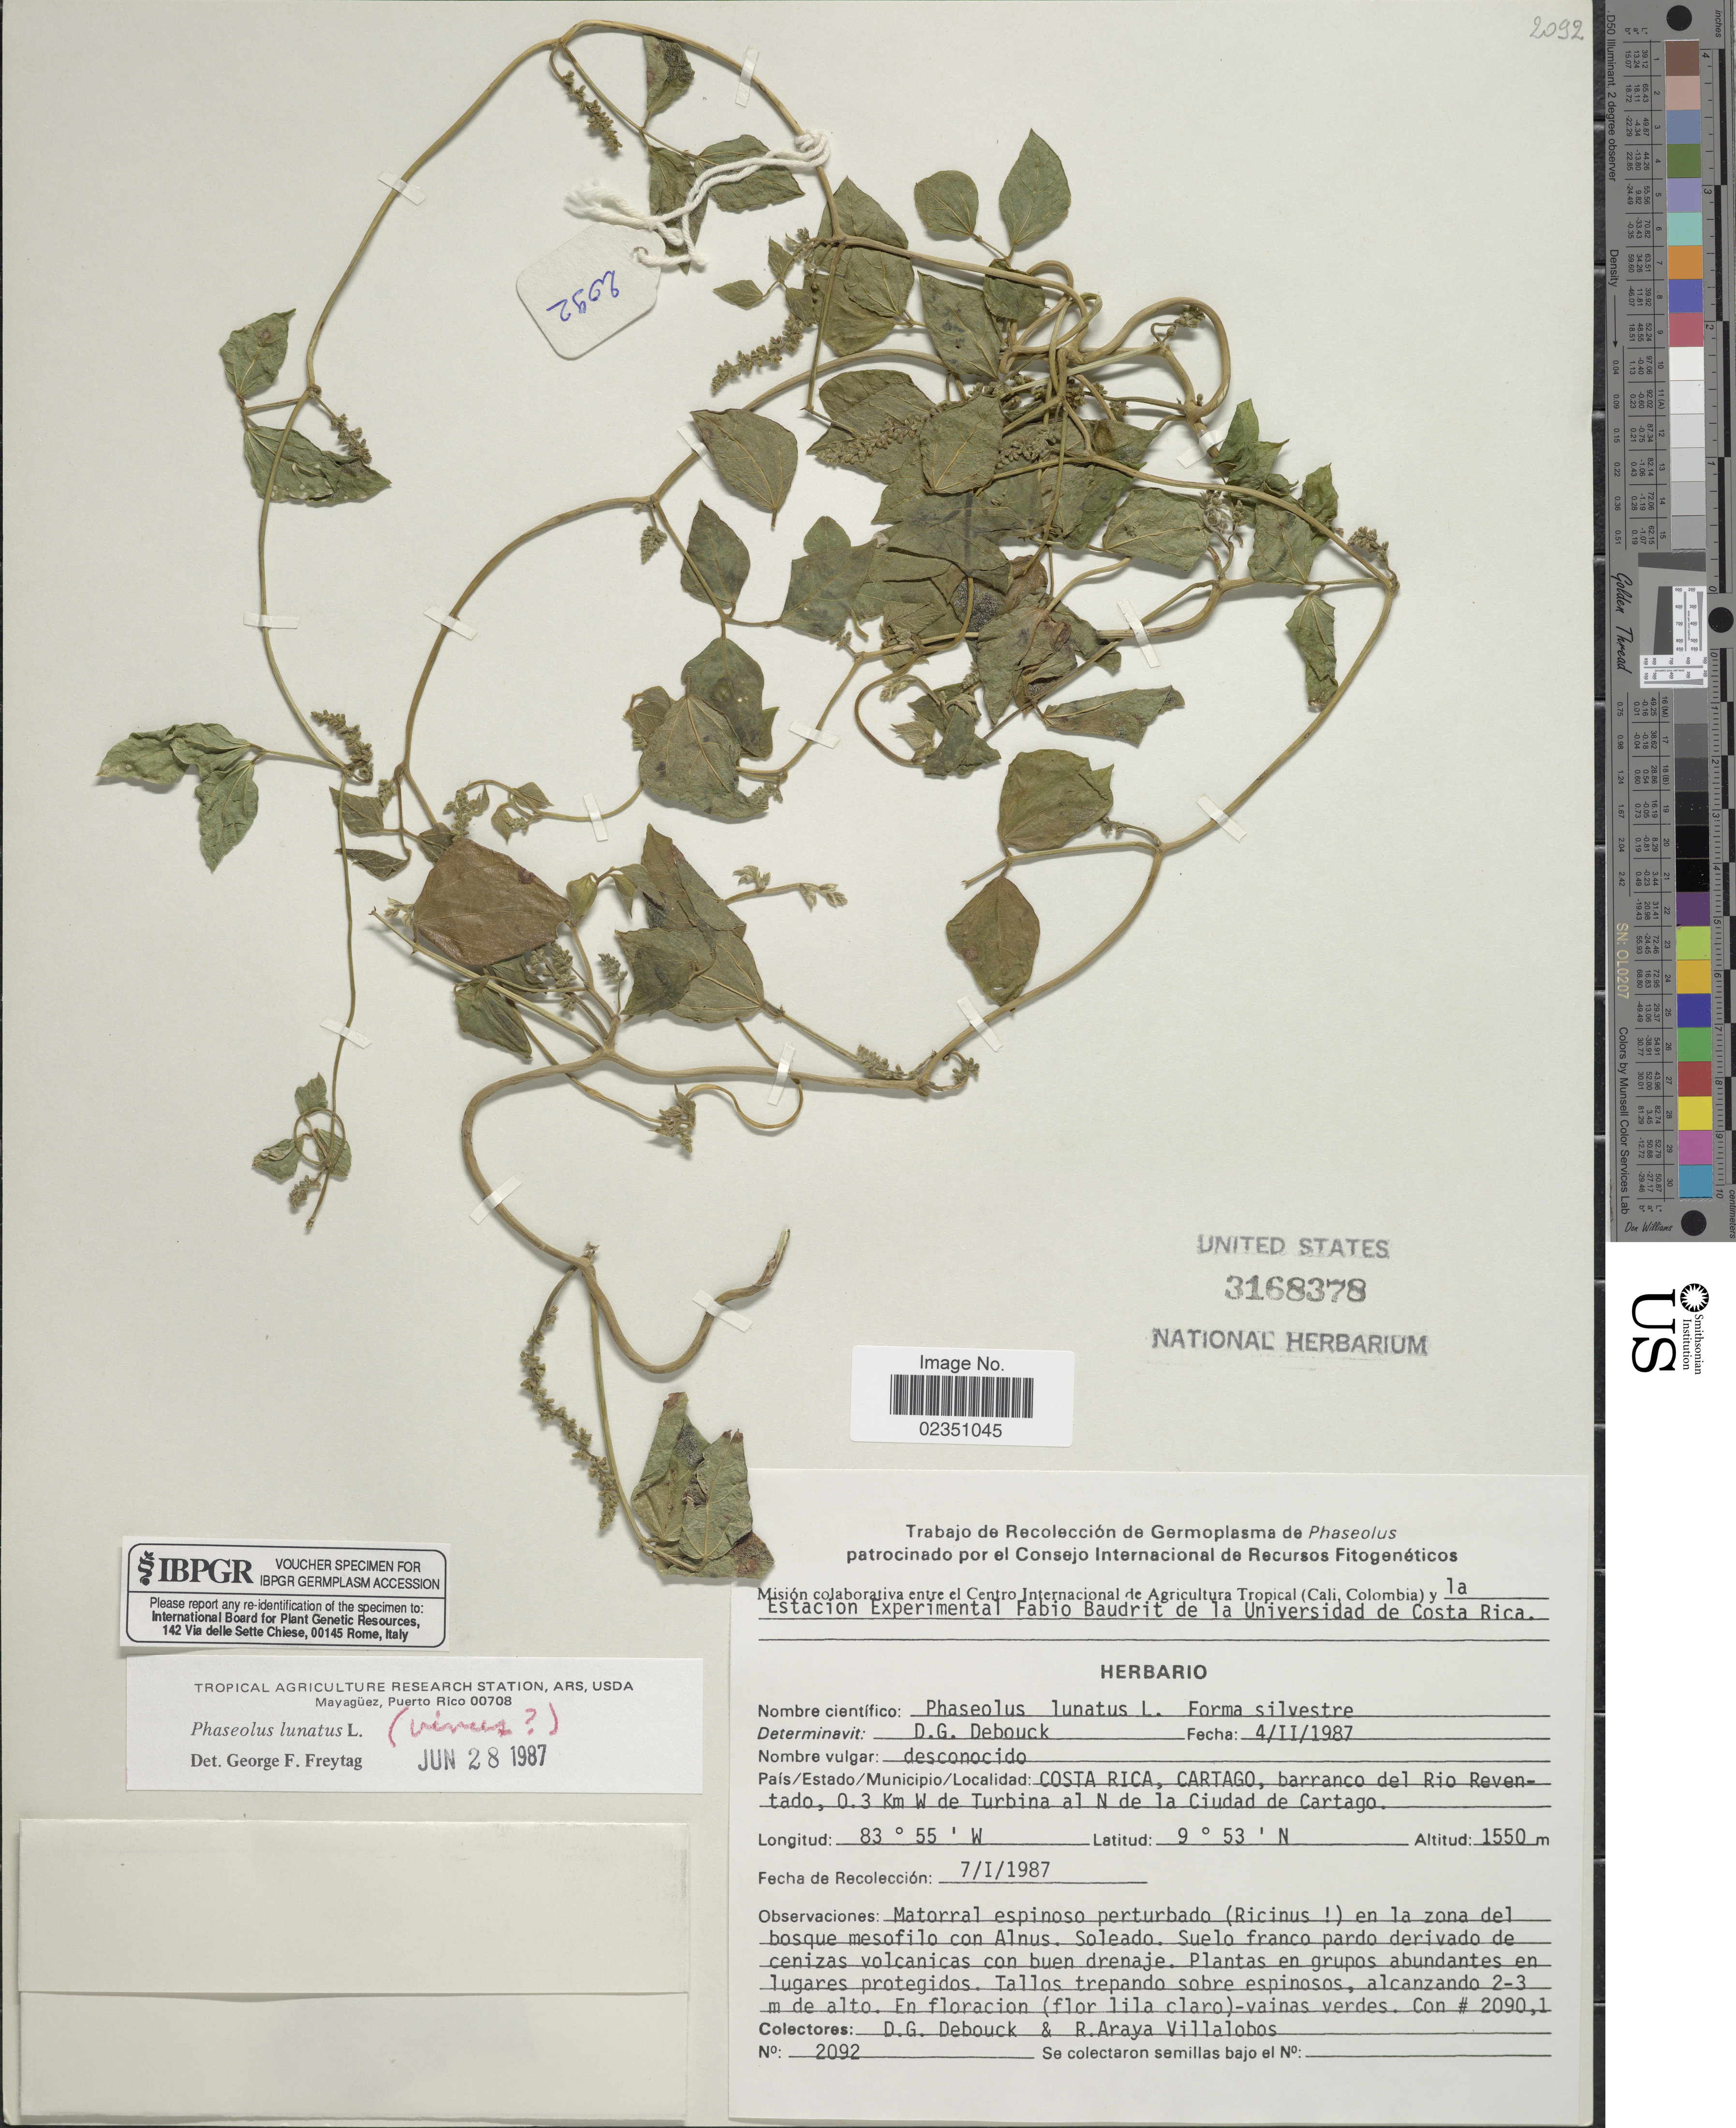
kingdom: Plantae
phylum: Tracheophyta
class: Magnoliopsida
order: Fabales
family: Fabaceae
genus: Phaseolus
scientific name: Phaseolus lunatus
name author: L.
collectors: D. Debouck & R. Araya Villalobos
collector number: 2092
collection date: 1987-01-07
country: Costa Rica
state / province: Cartago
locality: Barranco del Rio Reventado, 0.3 Km W de Turbina al N de la Ciudad de Cartago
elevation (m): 1550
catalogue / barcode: US 3168378